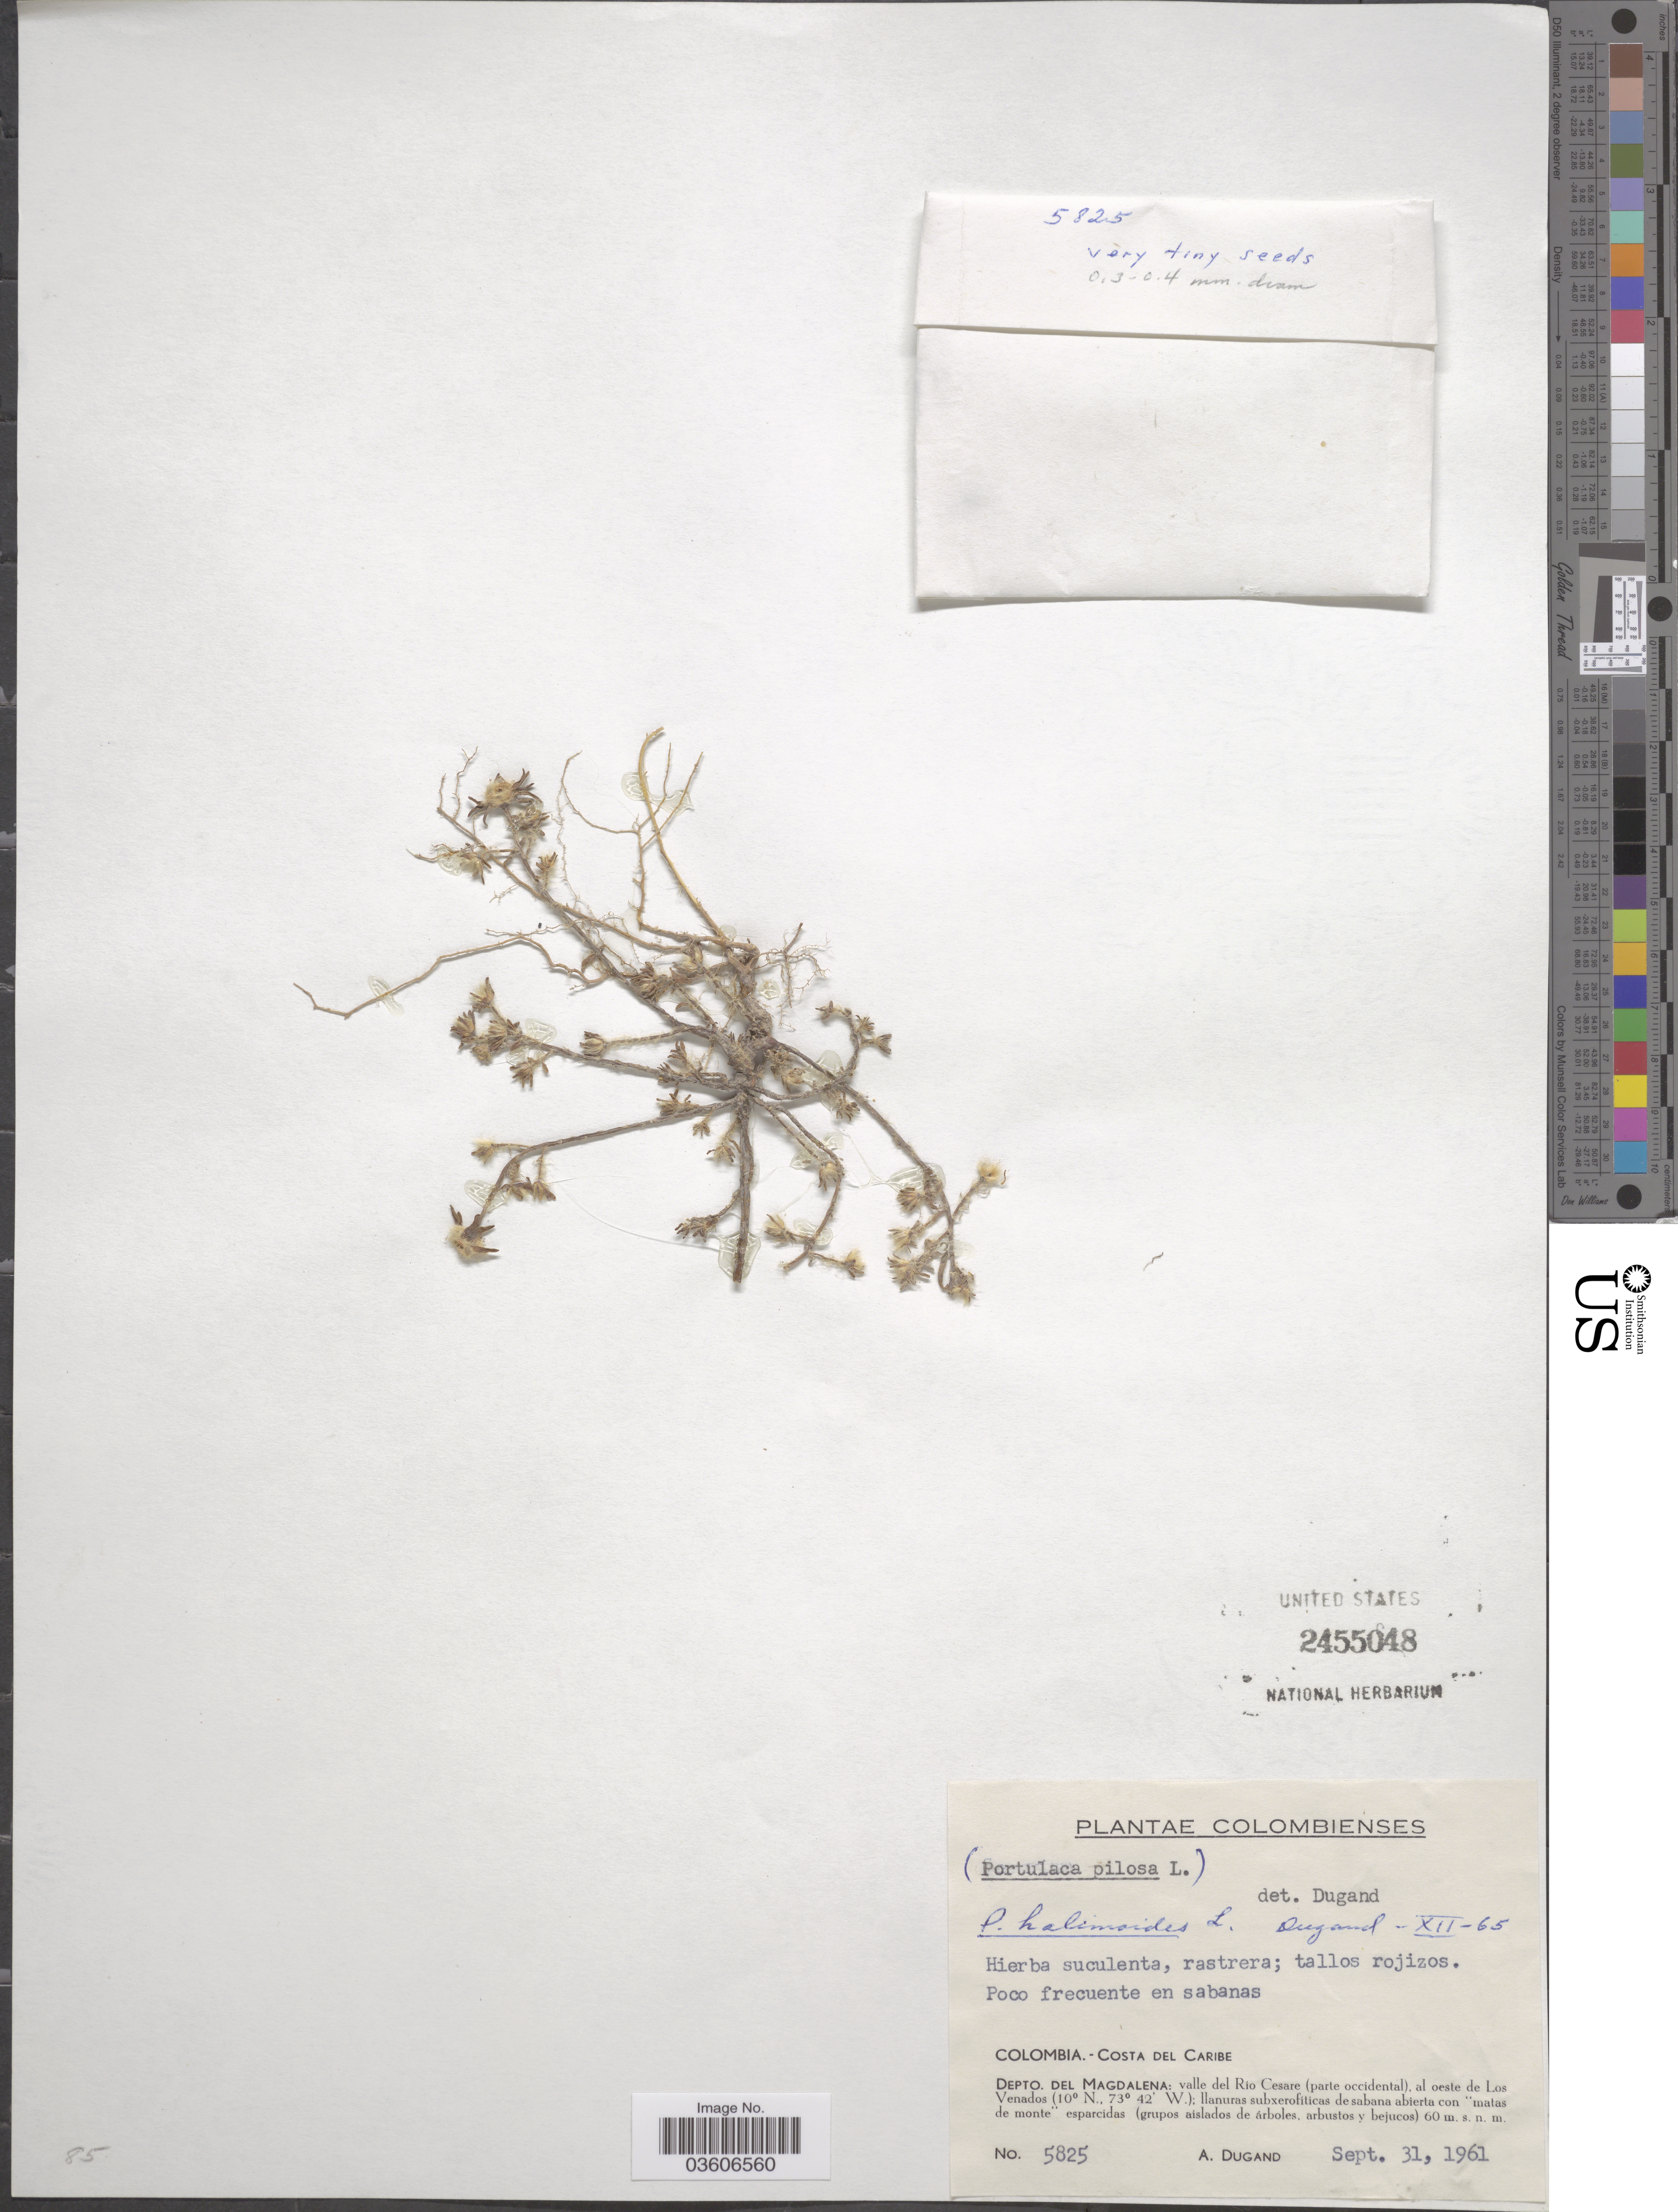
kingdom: Plantae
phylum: Tracheophyta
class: Magnoliopsida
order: Caryophyllales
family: Portulacaceae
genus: Portulaca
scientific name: Portulaca halimoides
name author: L.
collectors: A. Dugand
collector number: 5825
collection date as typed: Sept. 31, 1961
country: Colombia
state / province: Magdalena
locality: Costa del Caribe. Depto. del Magdalena: valle del Río Cesare (parte occidental), al oeste de Los Venados.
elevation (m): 60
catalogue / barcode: US 2455048